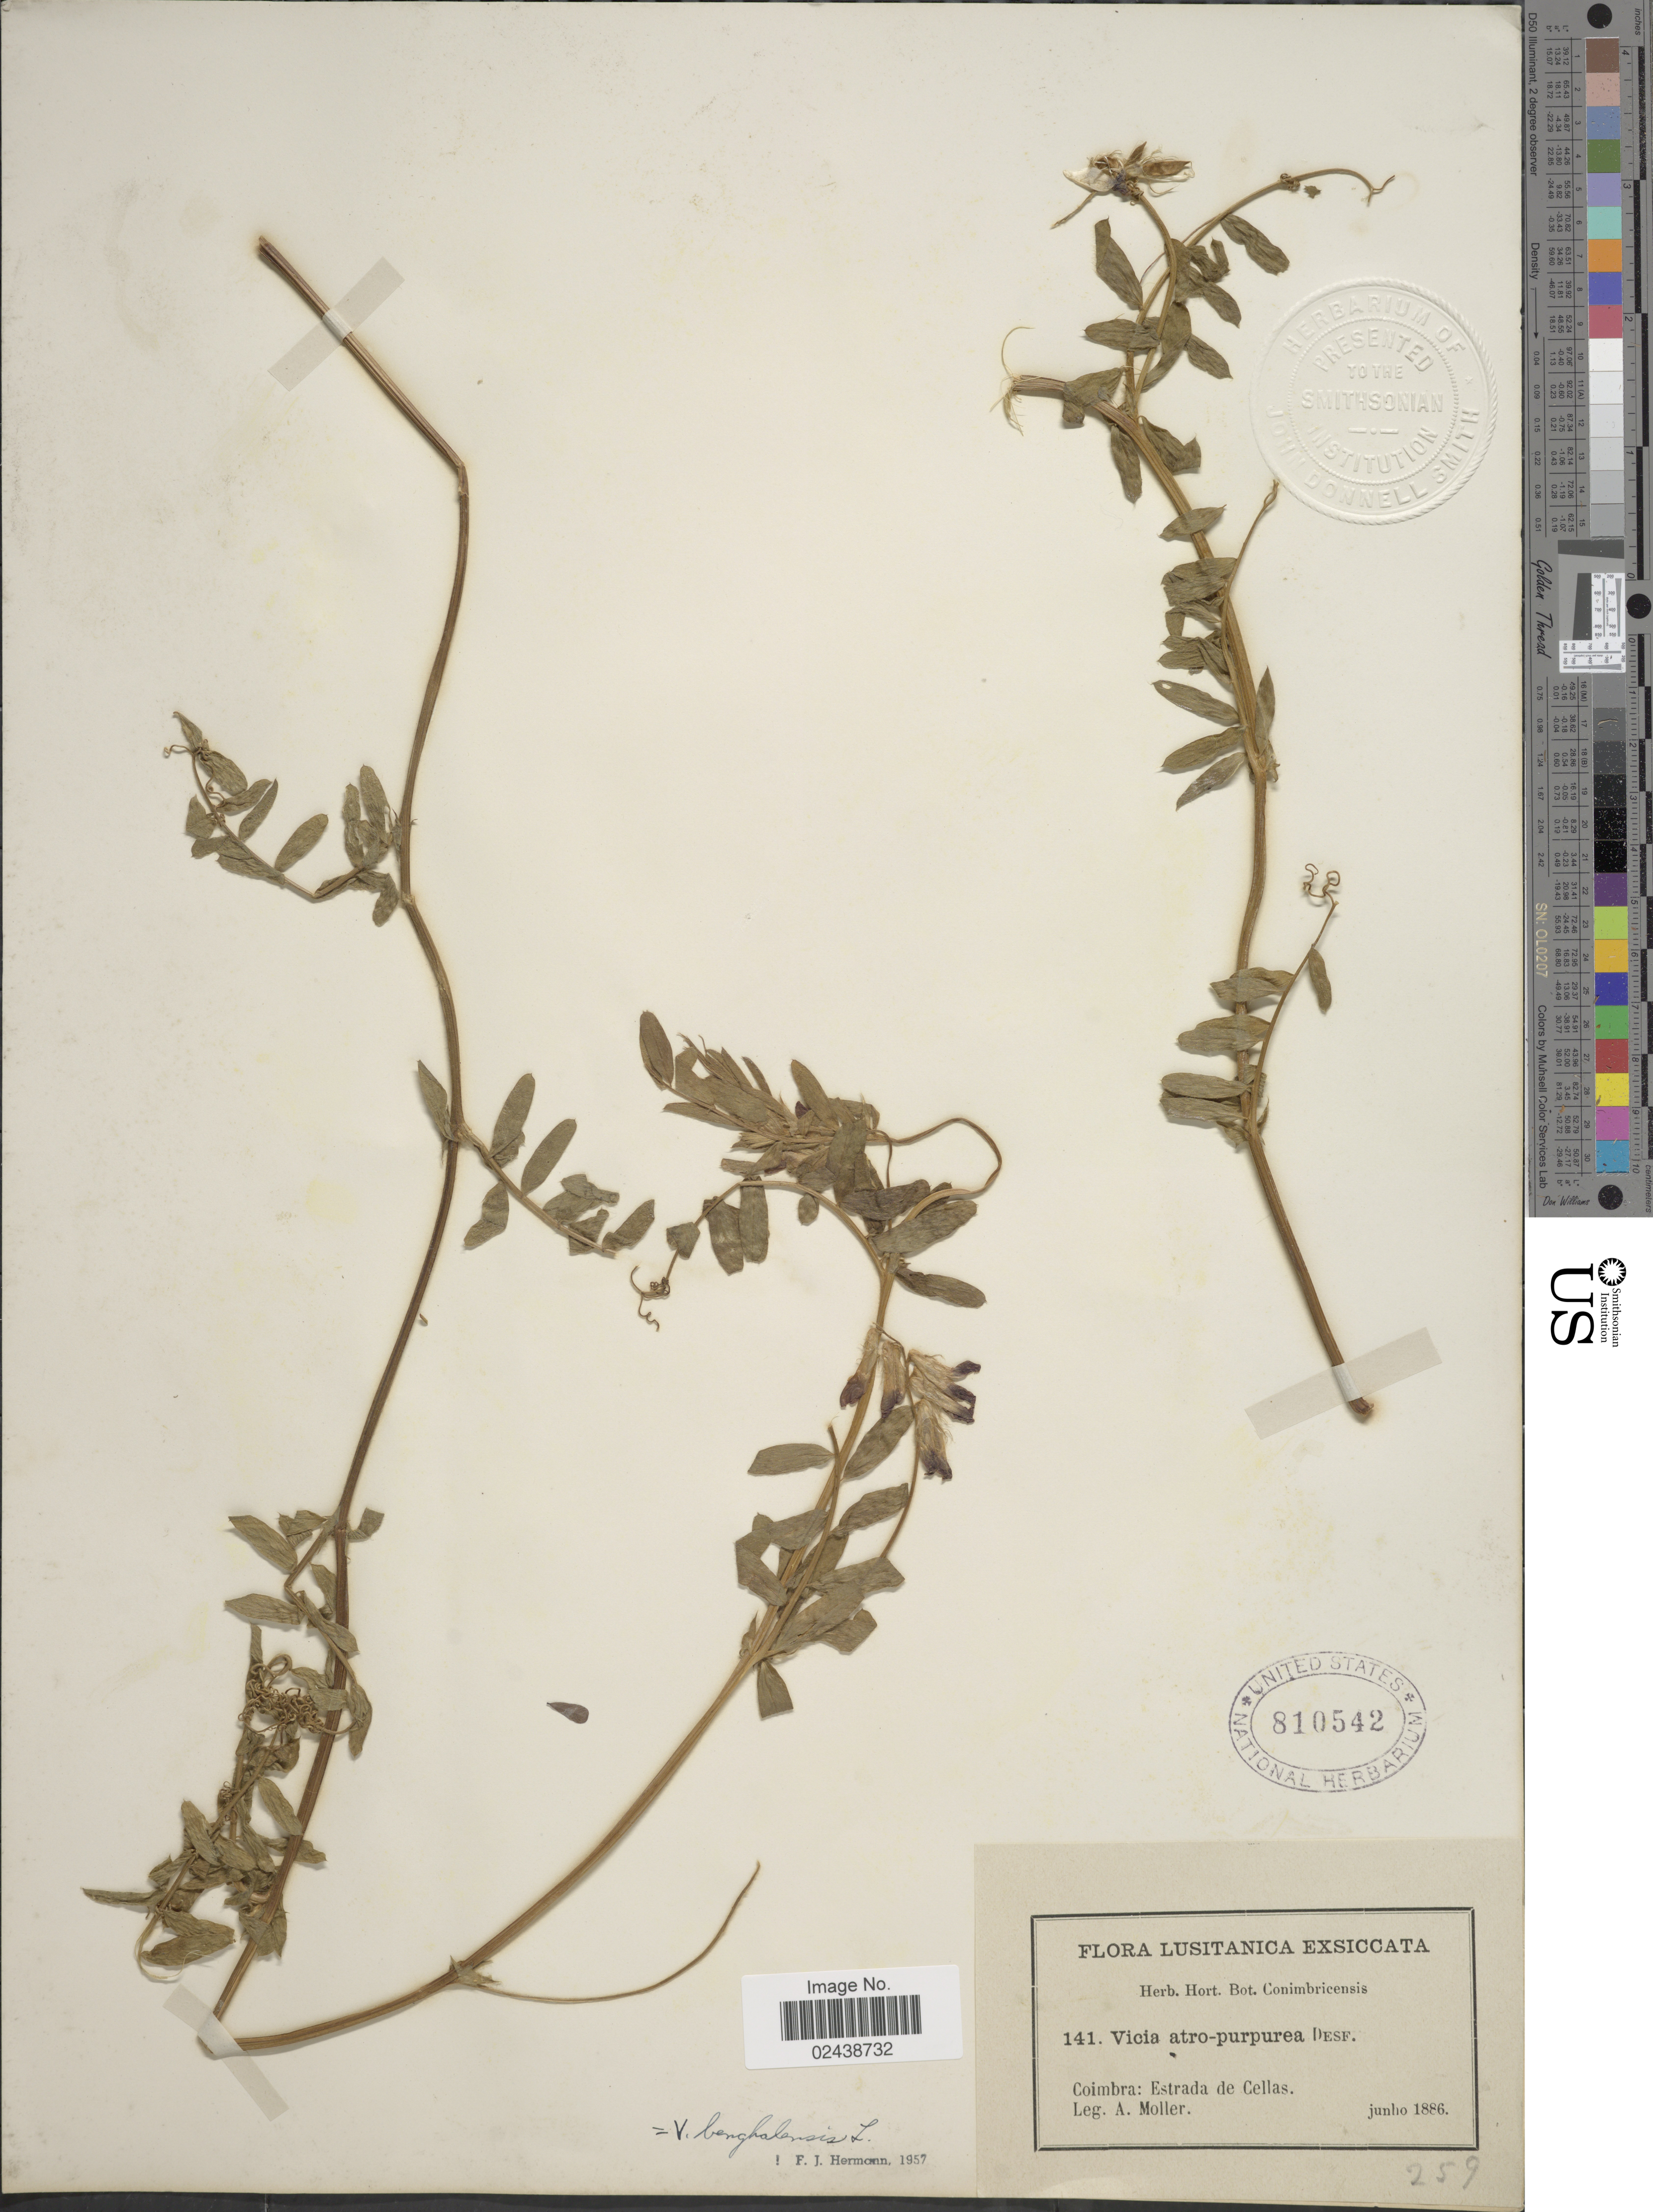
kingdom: Plantae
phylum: Tracheophyta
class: Magnoliopsida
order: Fabales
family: Fabaceae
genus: Vicia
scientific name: Vicia benghalensis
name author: L.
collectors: A. Moller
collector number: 141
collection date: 1886-06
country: Portugal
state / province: Coimbra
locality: Lusitanica. Estrada de Cellas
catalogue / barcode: US 810542